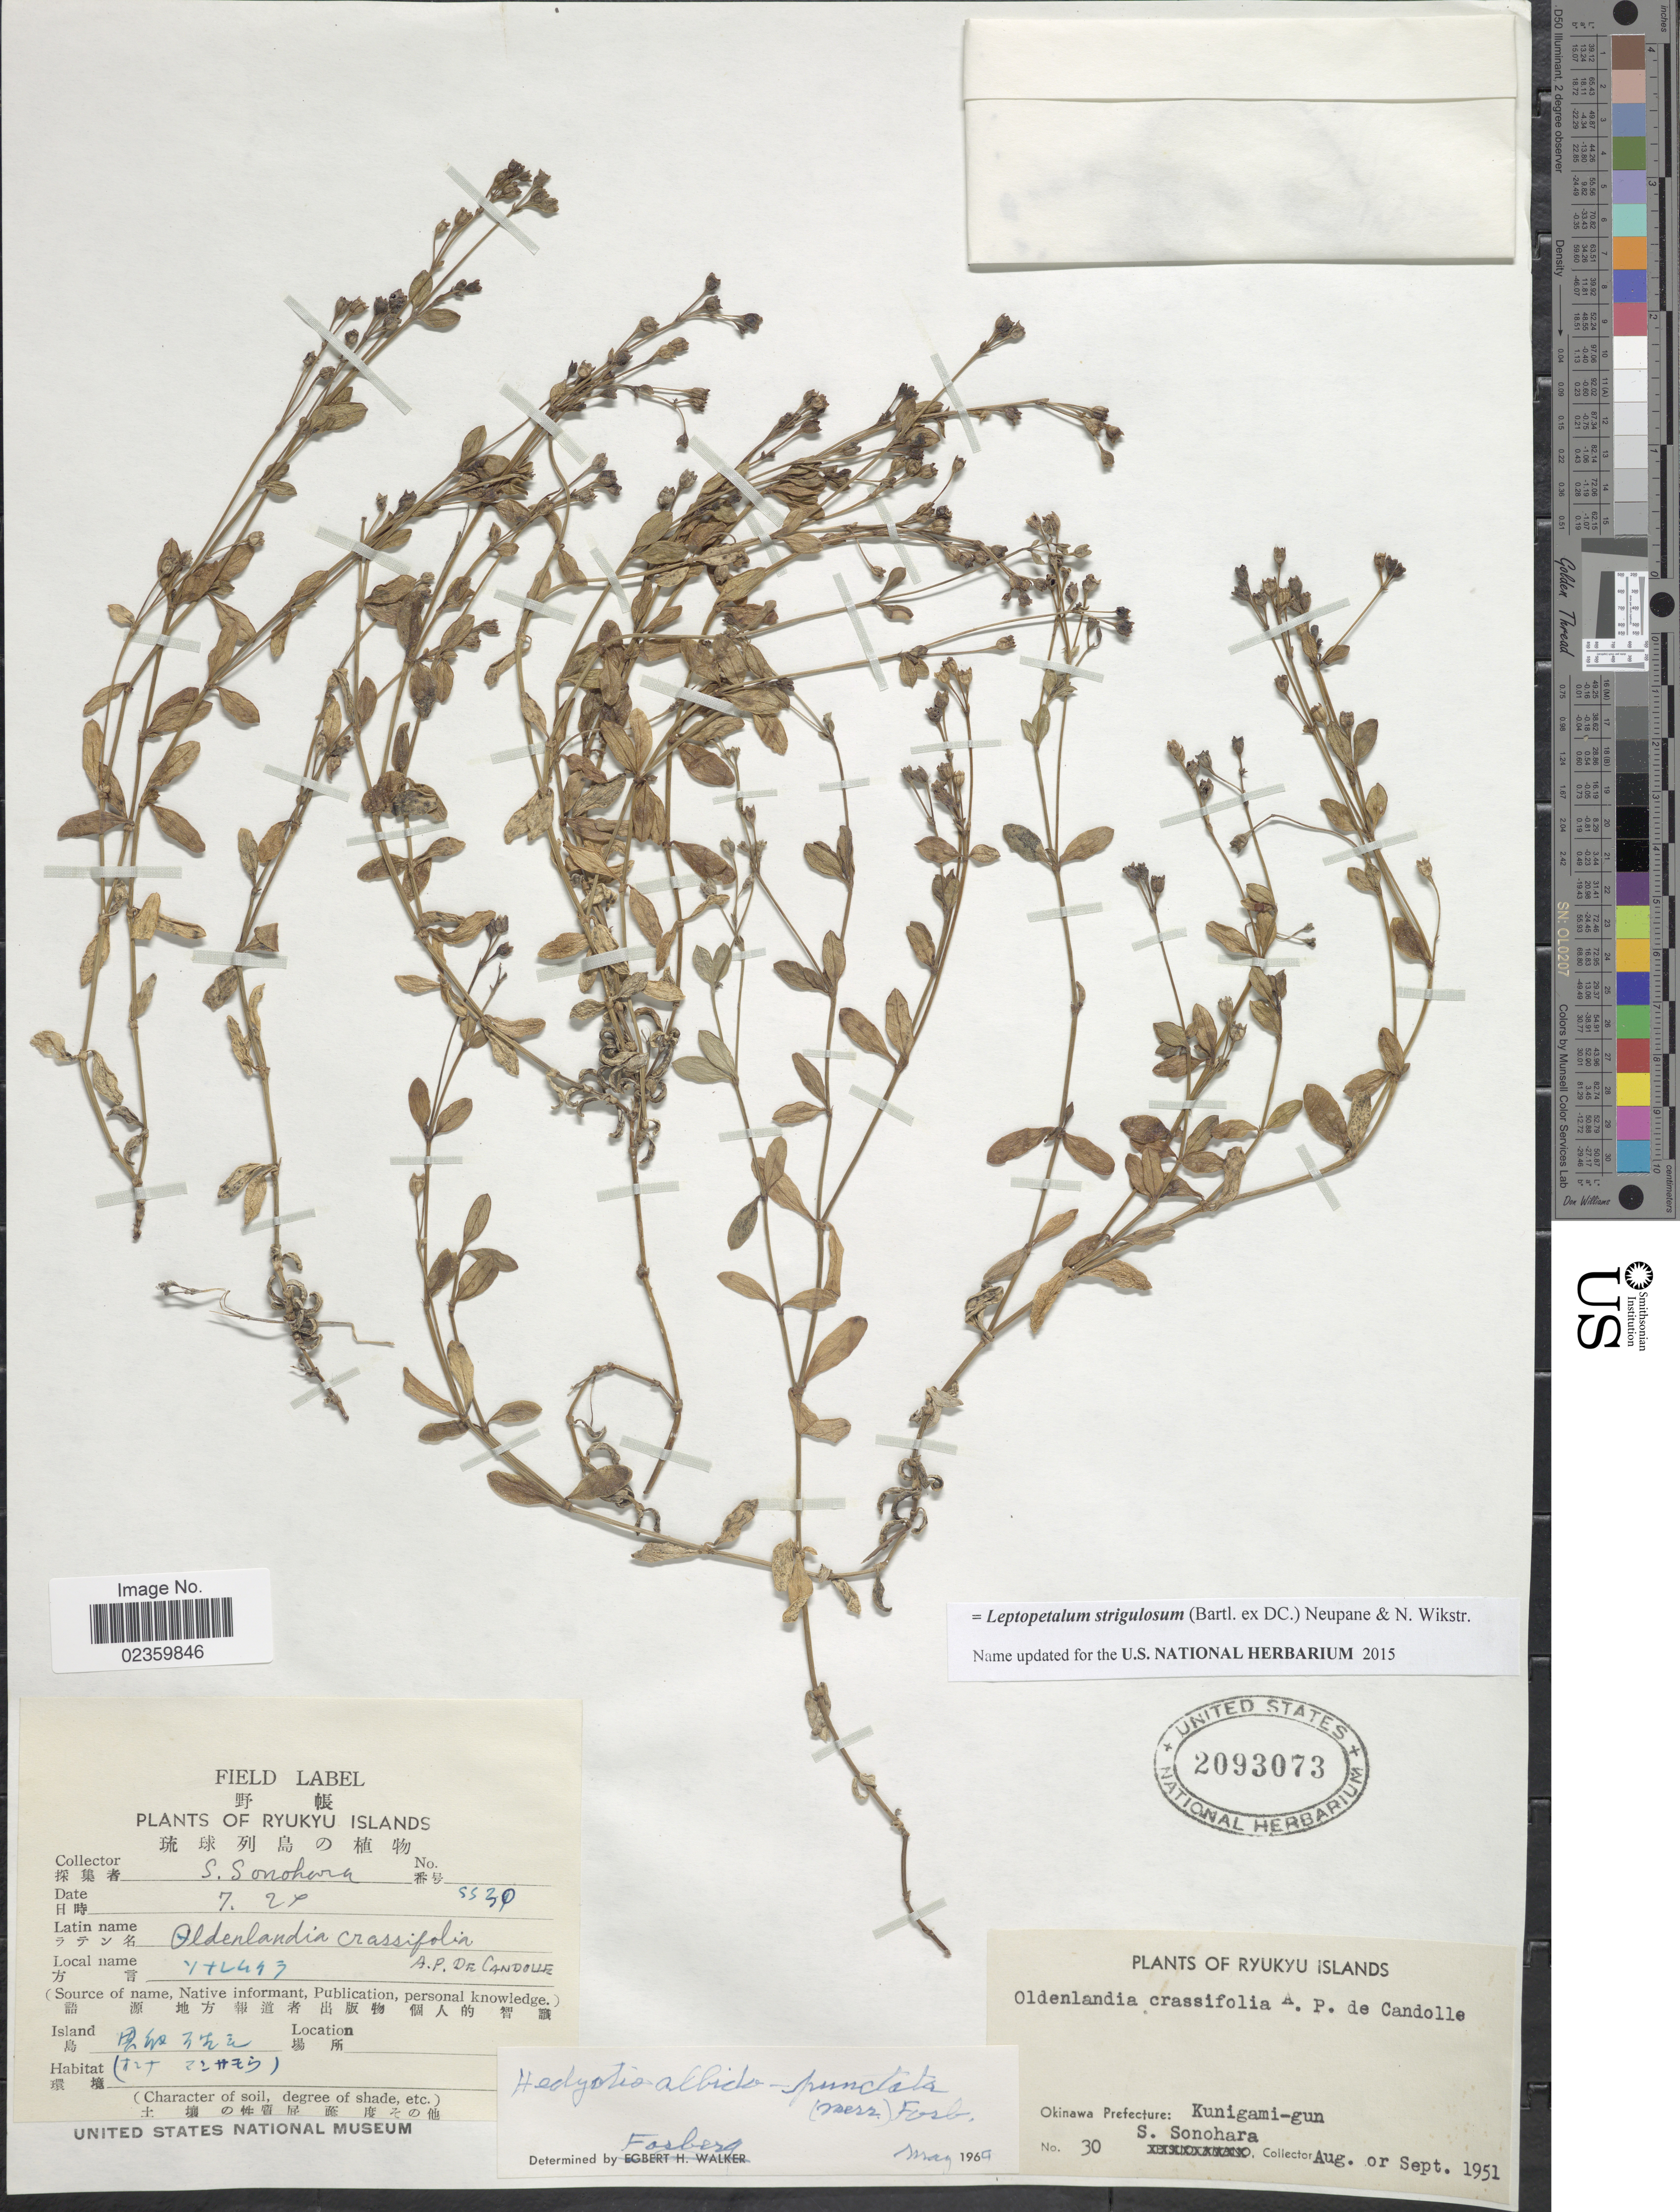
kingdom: Plantae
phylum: Tracheophyta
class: Magnoliopsida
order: Gentianales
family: Rubiaceae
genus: Leptopetalum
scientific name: Leptopetalum strigulosum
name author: (Bartl. ex DC.) Neupane & N. Wikstr.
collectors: S. Sonohara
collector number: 30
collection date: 1951-08/1951-09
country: Japan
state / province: Okinawa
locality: Ryukyu Islands, Okinawa Prefecture: Kunigami-gun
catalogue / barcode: US 2093073